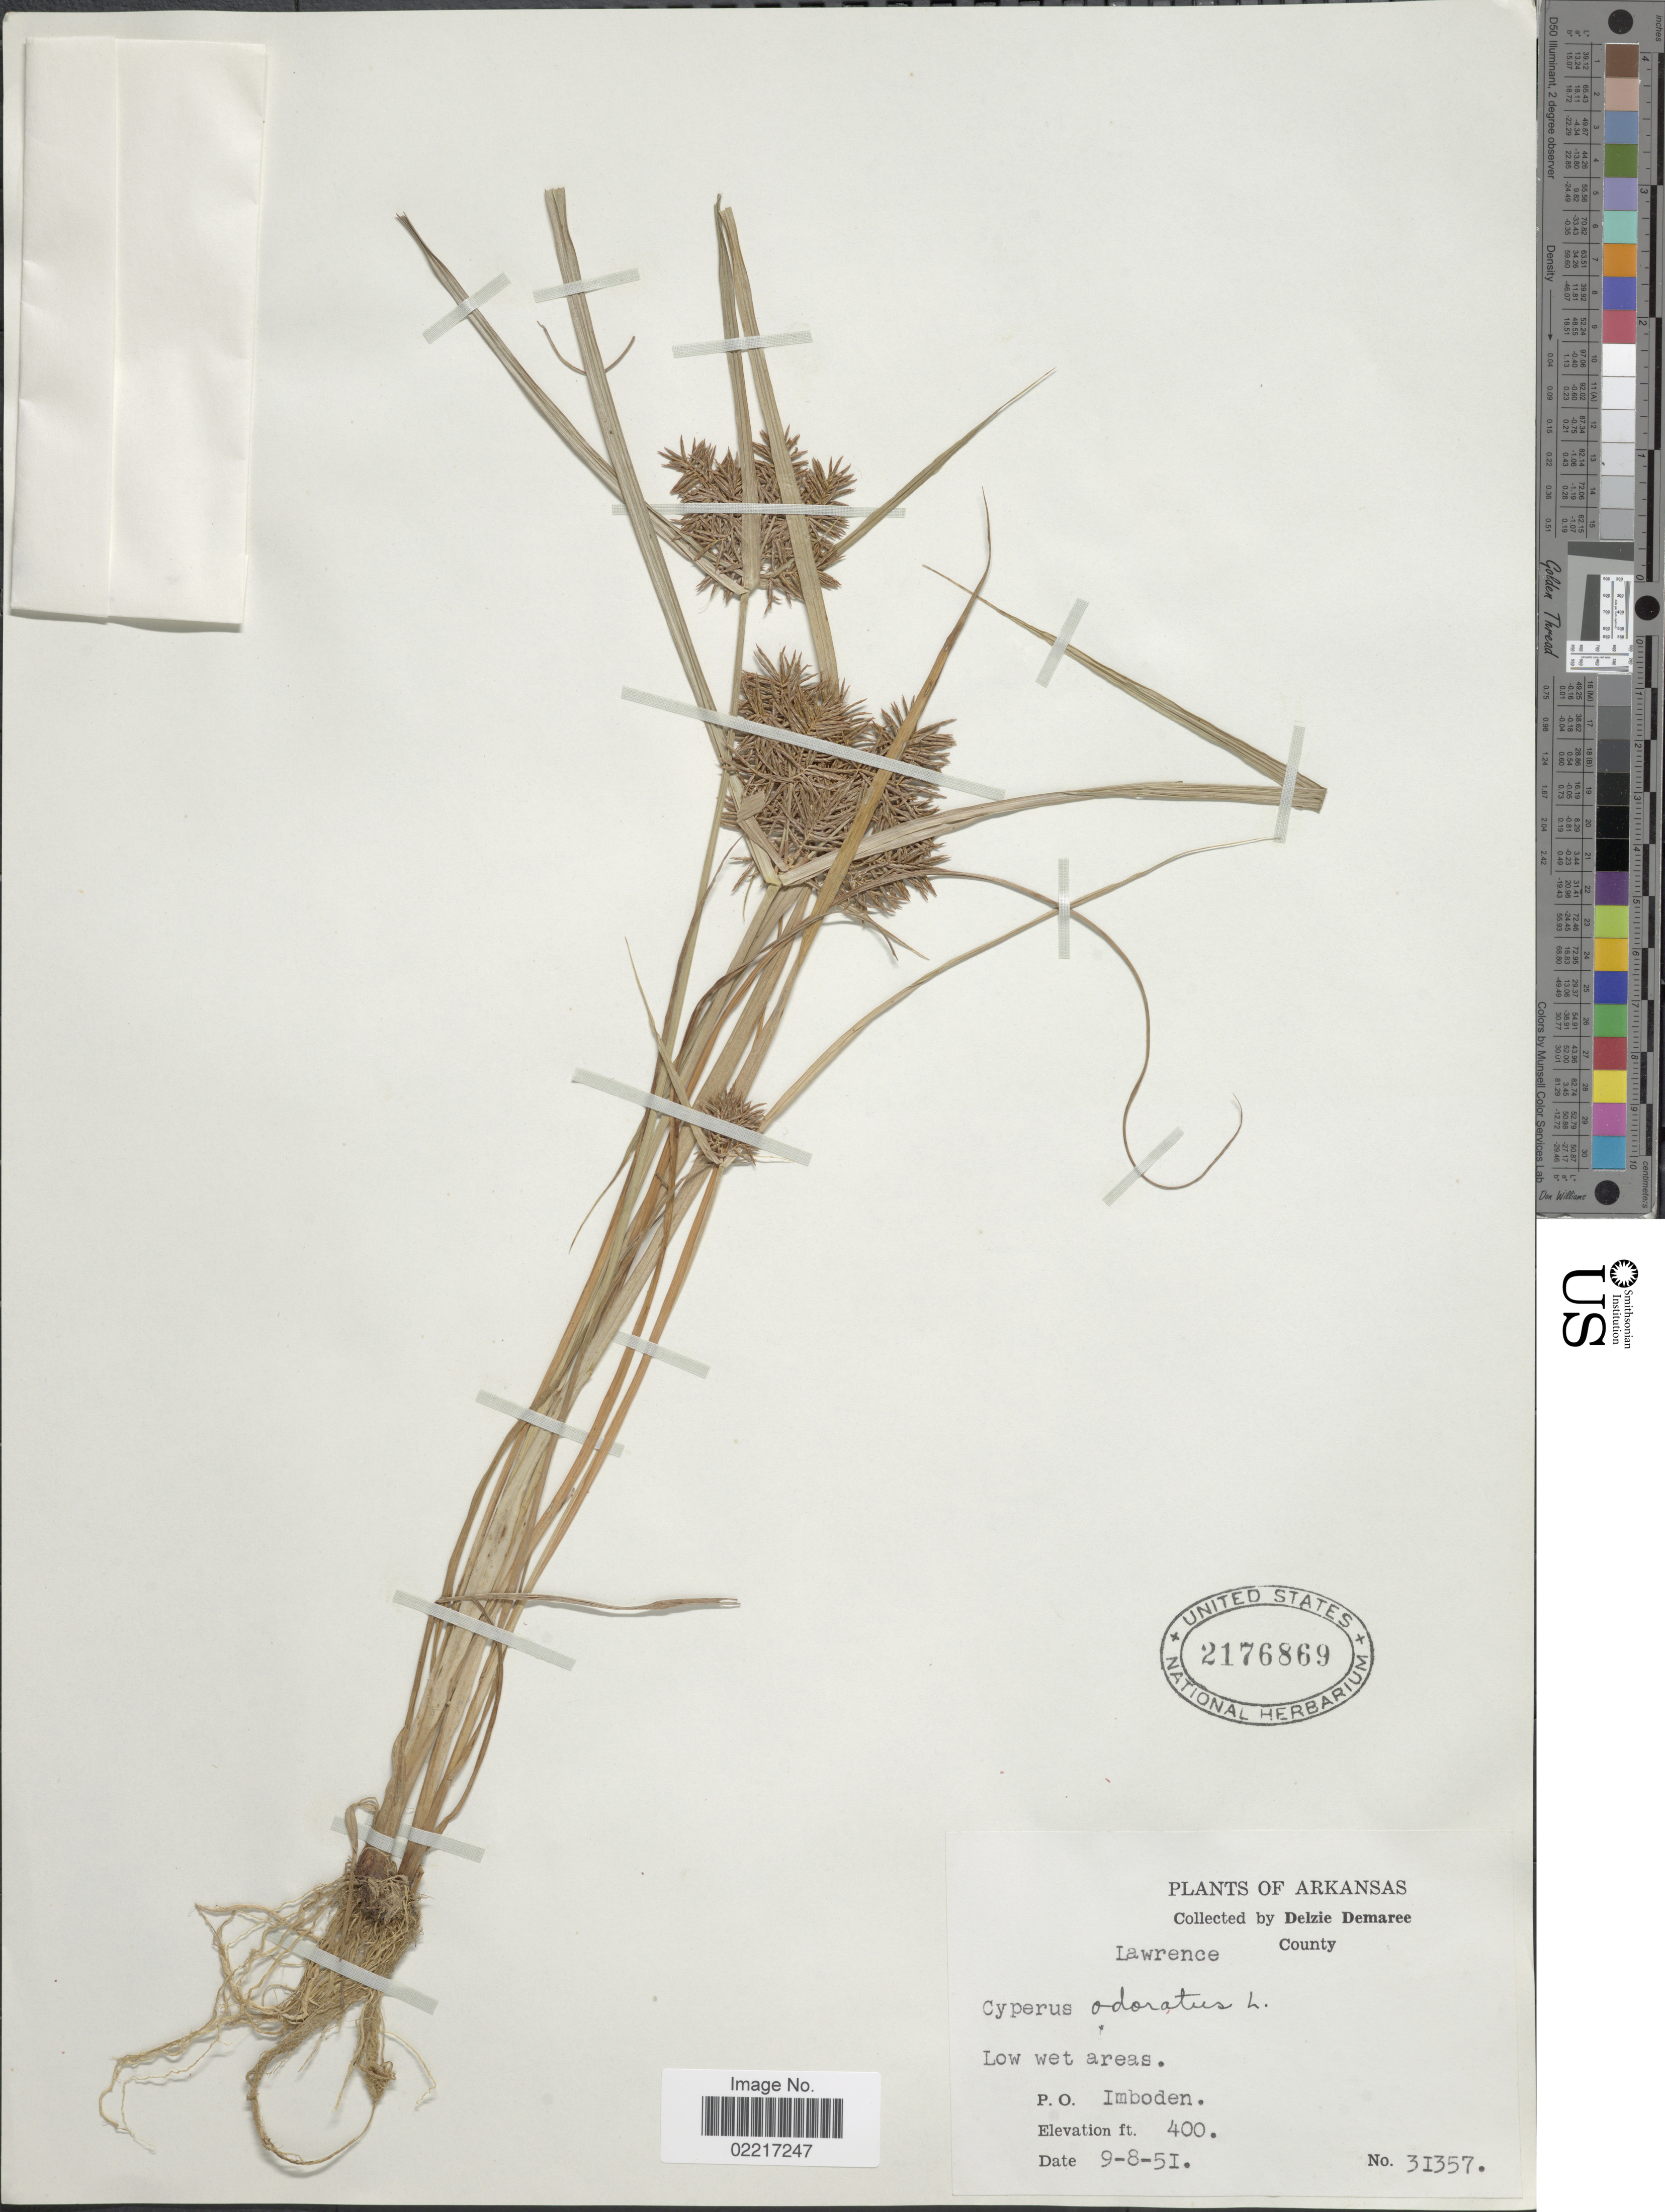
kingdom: Plantae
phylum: Tracheophyta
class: Liliopsida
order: Poales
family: Cyperaceae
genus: Cyperus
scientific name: Cyperus odoratus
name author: L.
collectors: D. Demaree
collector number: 31357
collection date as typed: Transcribed d/m/y: 8/9/51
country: United States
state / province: Arkansas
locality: Lawrence County, Imboden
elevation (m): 122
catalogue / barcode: US 2176869